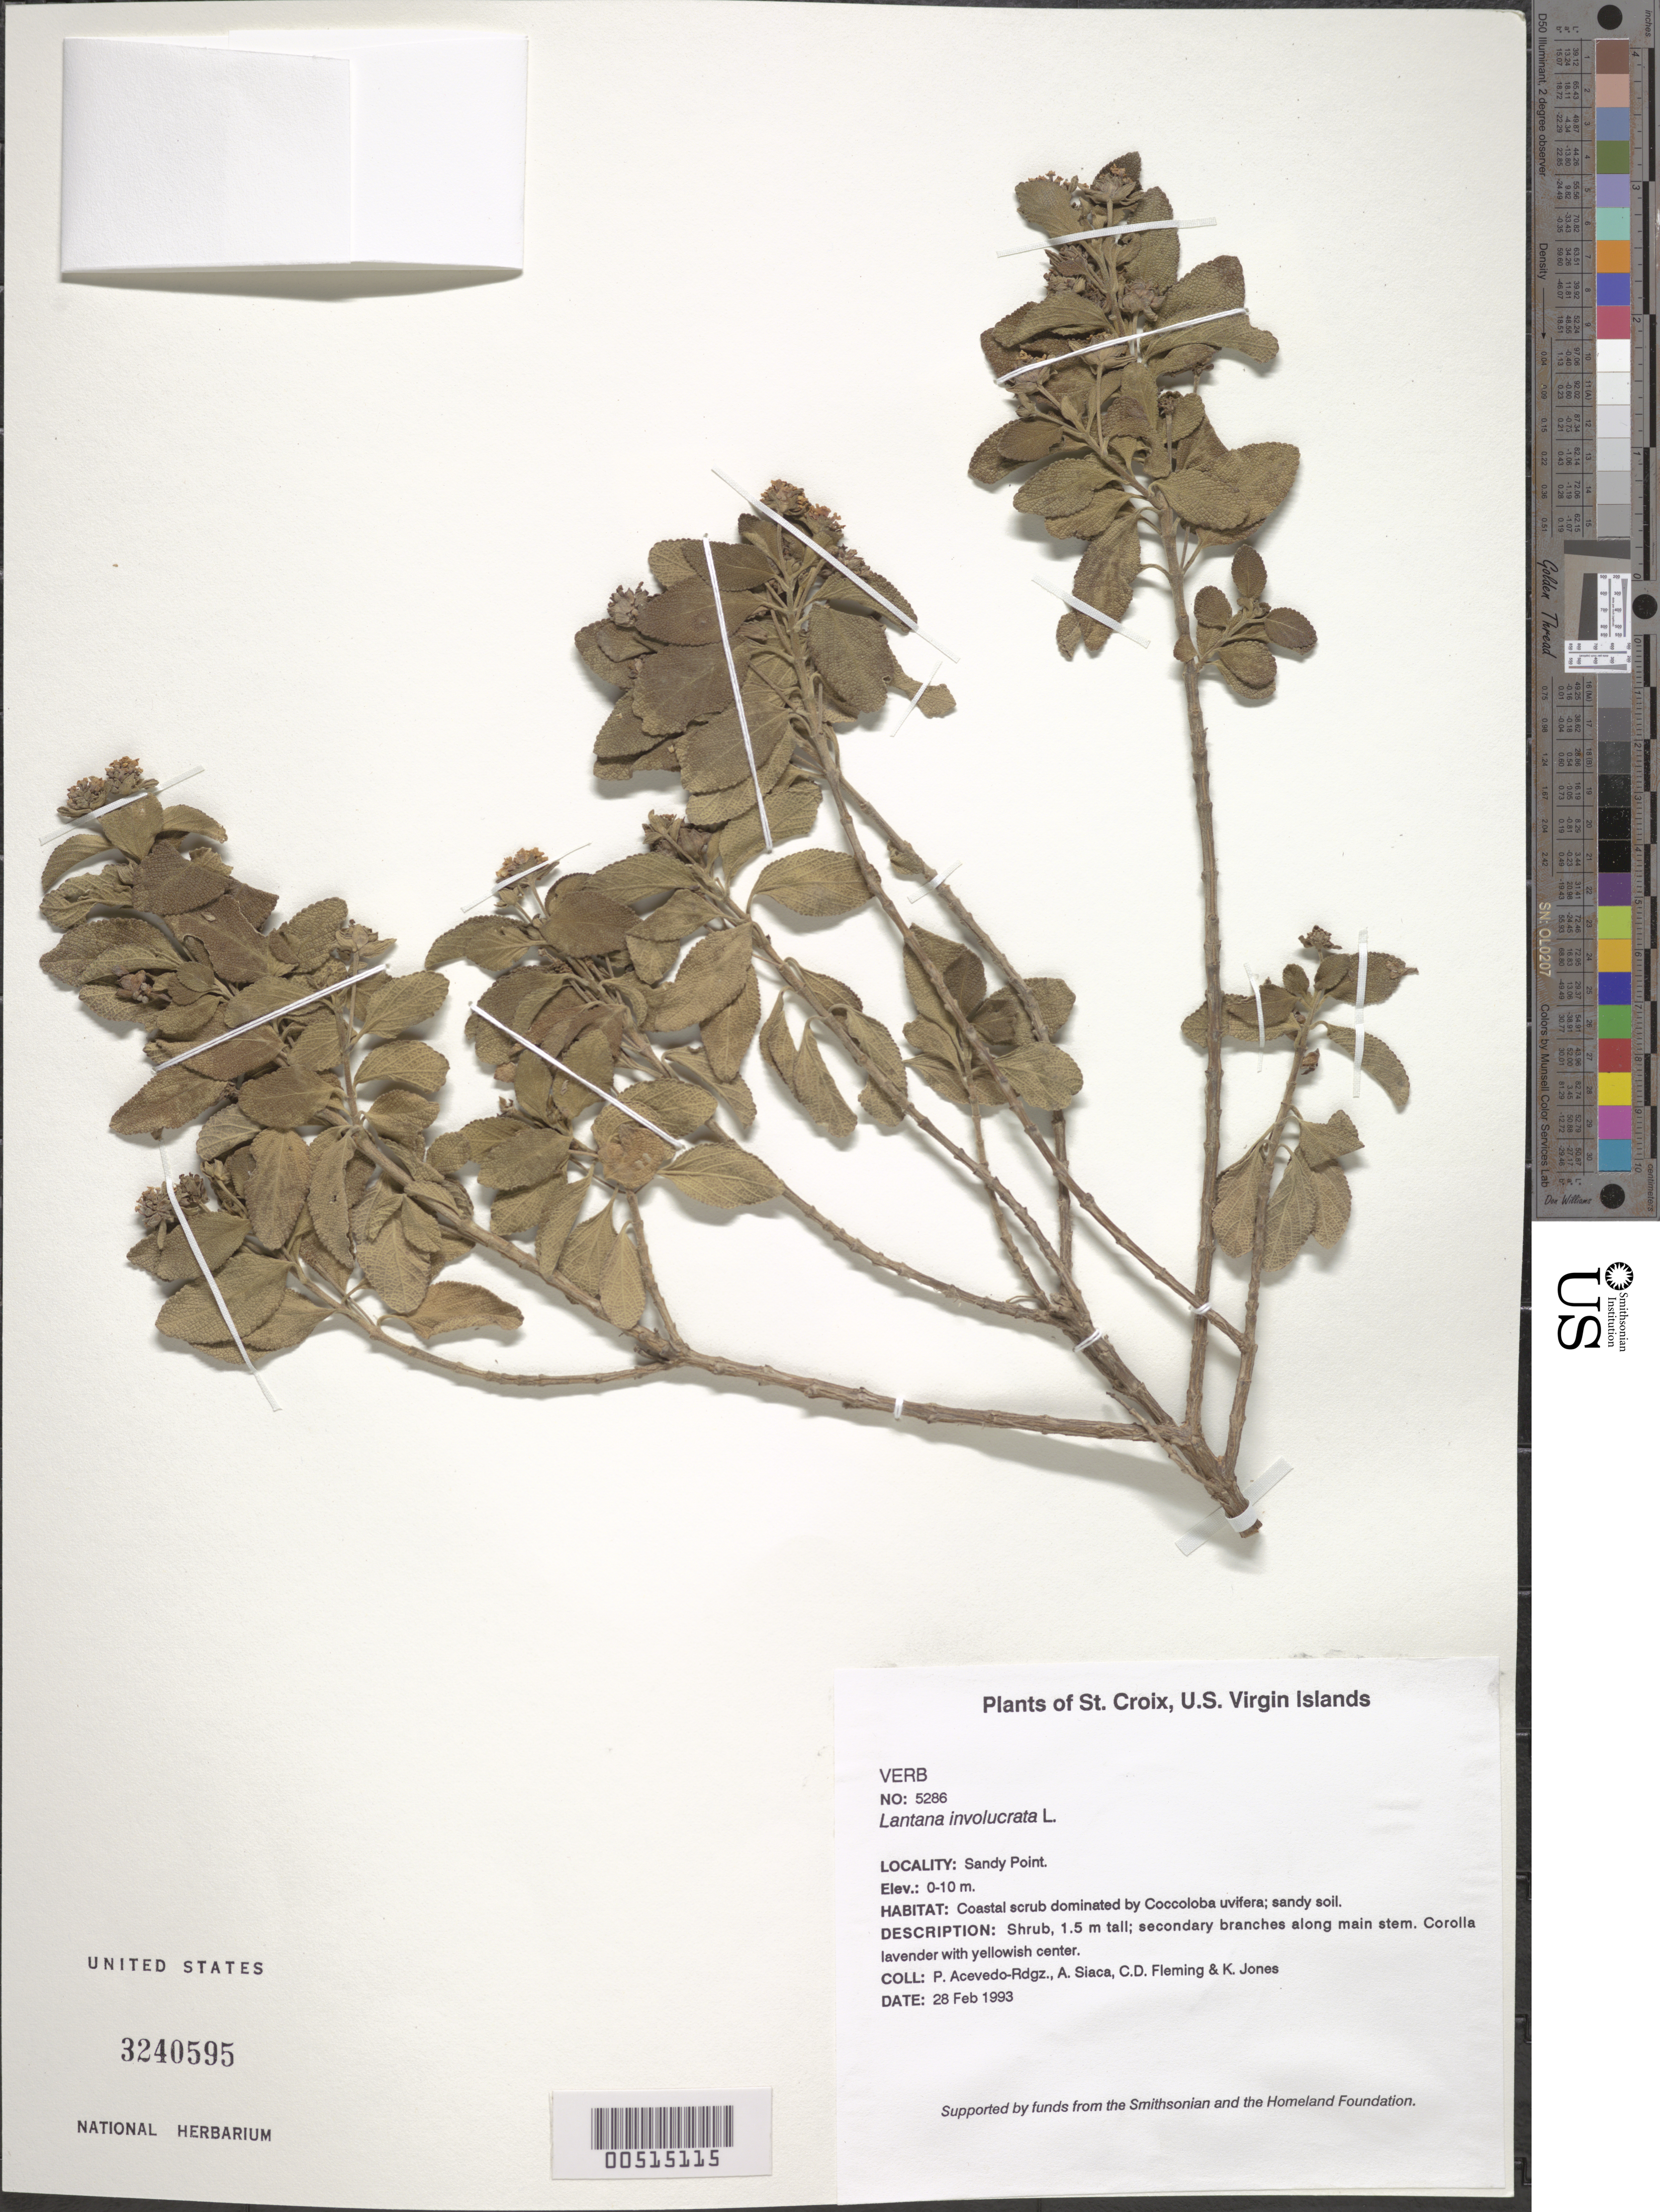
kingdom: Plantae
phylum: Tracheophyta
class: Magnoliopsida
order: Lamiales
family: Verbenaceae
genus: Lantana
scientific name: Lantana involucrata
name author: L.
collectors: P. Acevedo-Rodr., A. Siaca, C. Fleming & K. Jones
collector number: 5286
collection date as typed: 28 Feb 1993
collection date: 1993-02-28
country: U.S. Virgin Islands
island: St. Croix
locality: Sandy Point.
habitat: Coastal scrub dominated by Coccoloba uvifera; sandy soil.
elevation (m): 0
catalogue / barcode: US 3240595